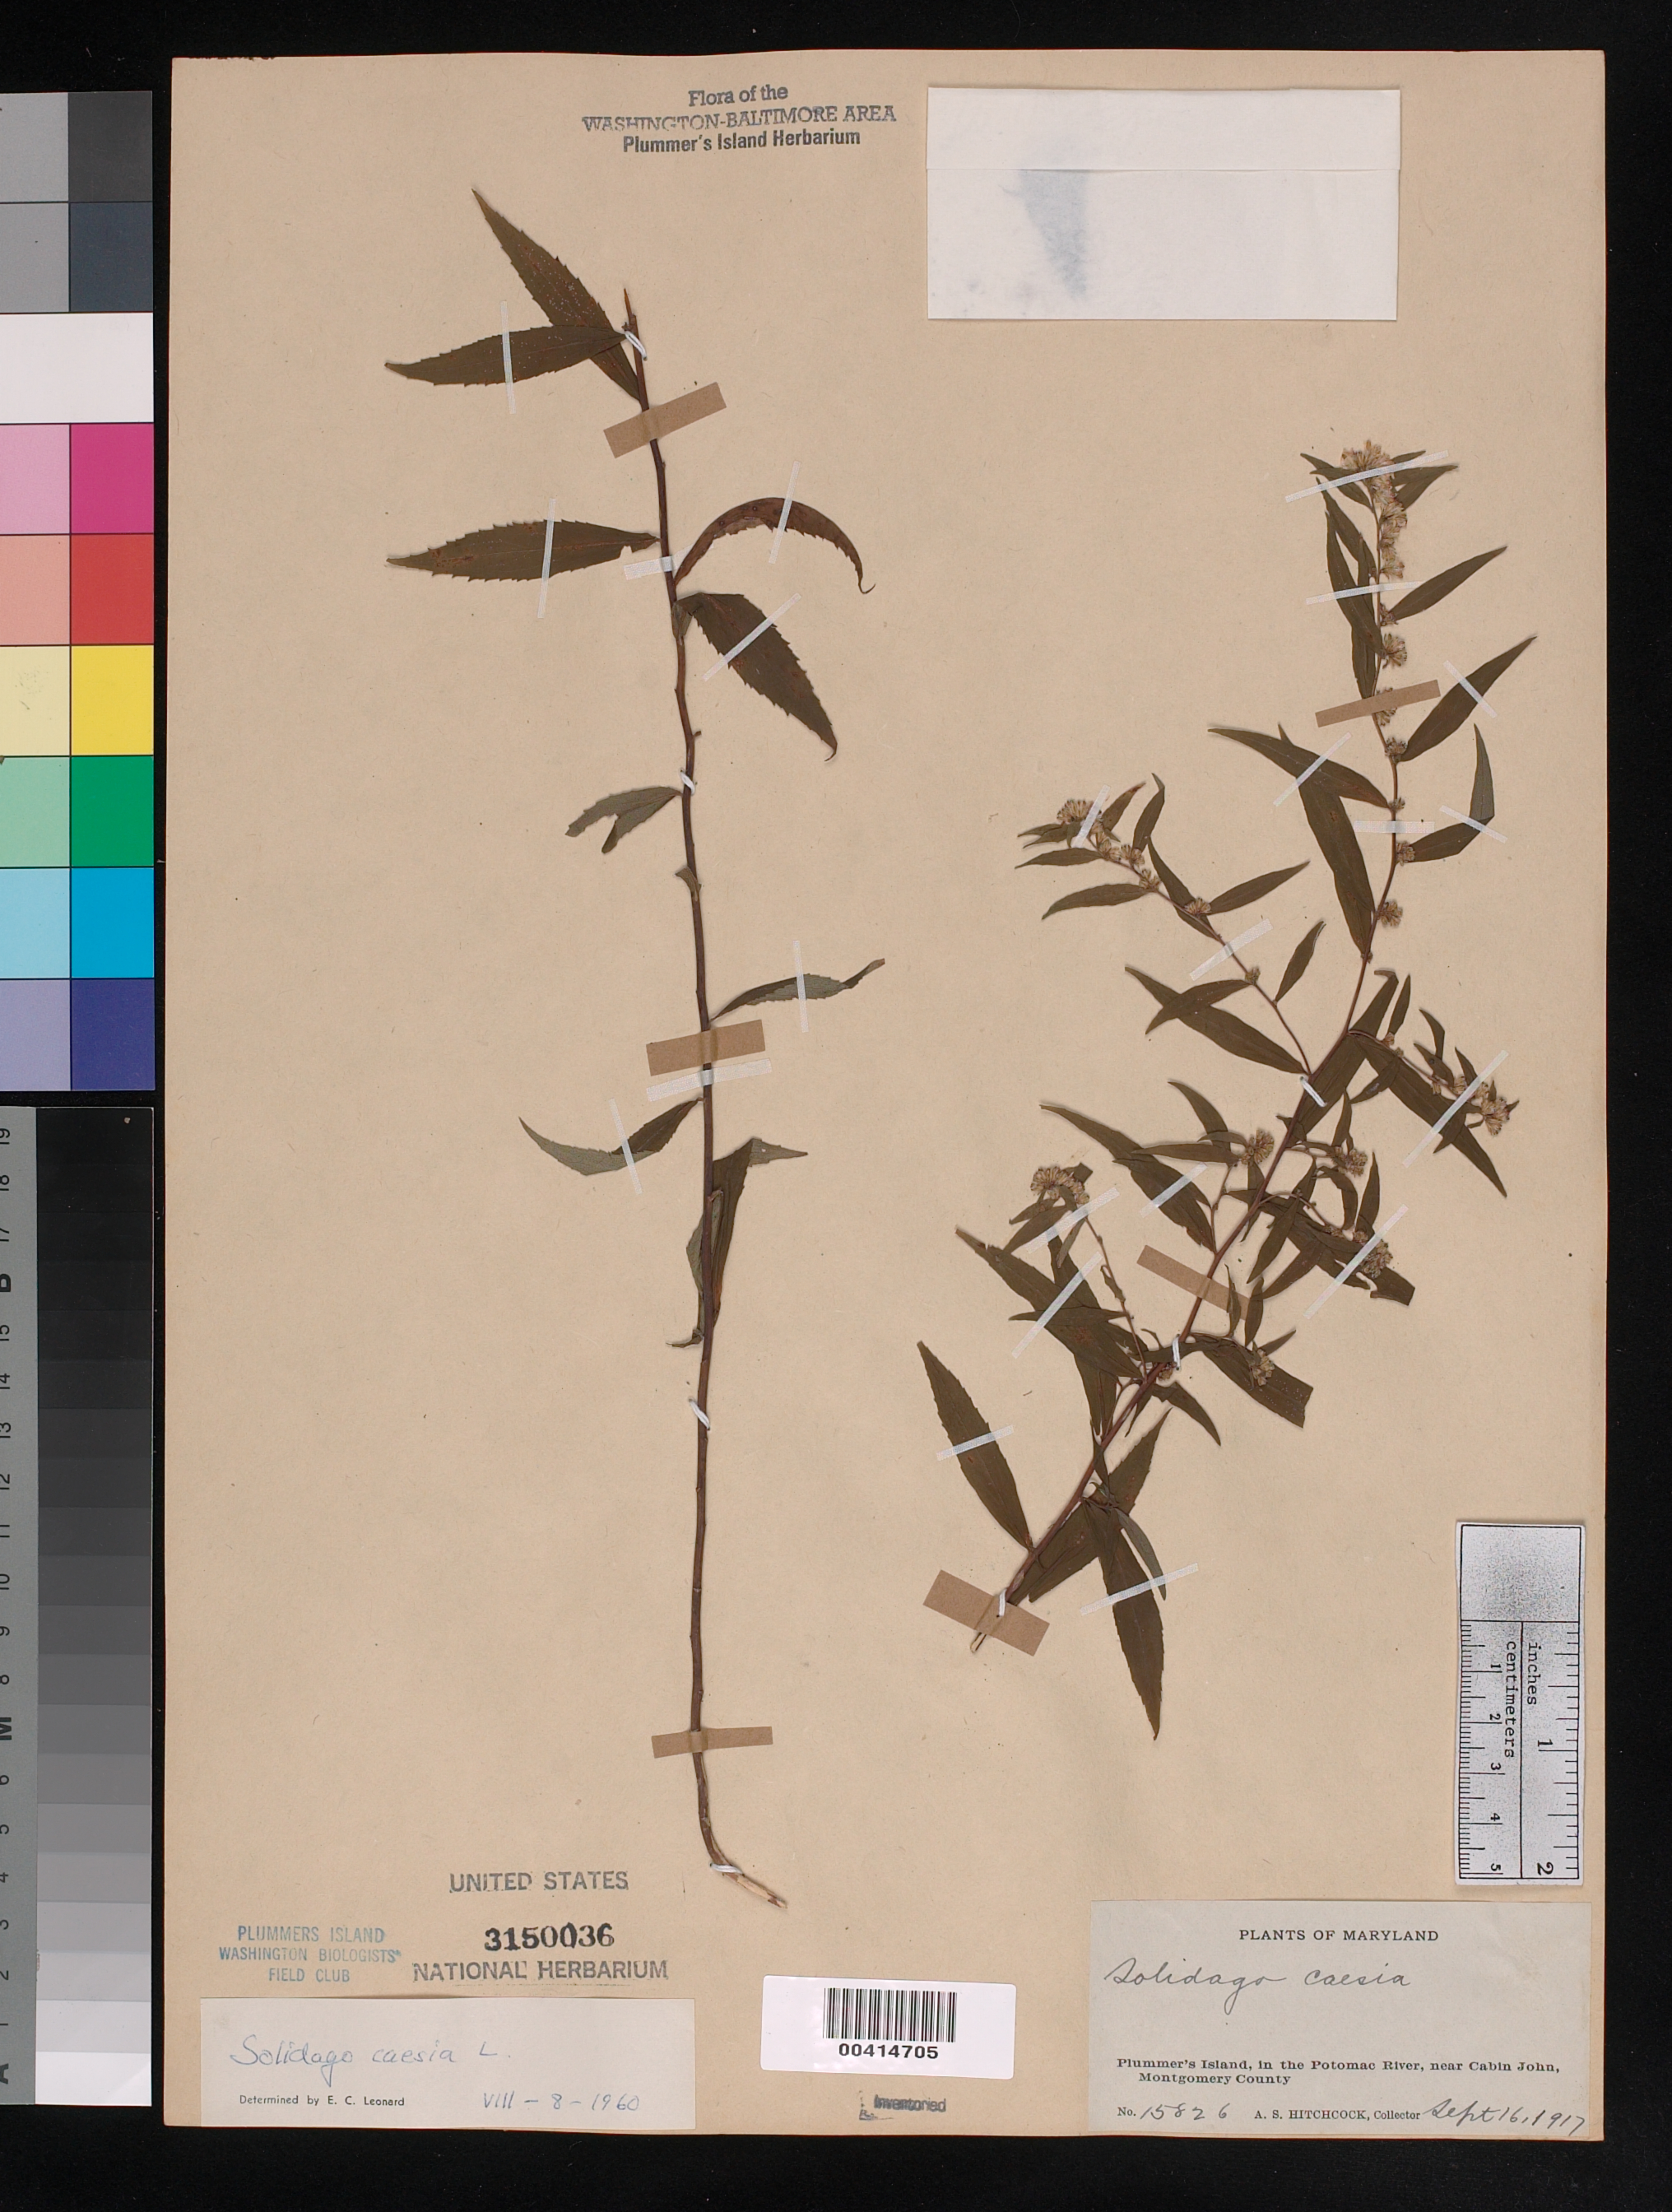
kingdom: Plantae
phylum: Tracheophyta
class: Magnoliopsida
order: Asterales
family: Asteraceae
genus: Solidago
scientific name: Solidago caesia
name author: L.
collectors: A. S. Hitchcock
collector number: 15826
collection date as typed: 16 Sep 1917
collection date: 1917-09-16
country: United States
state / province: Maryland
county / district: Montgomery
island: Plummers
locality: Plummer's Island C. & O. Canal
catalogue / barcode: US 3150036